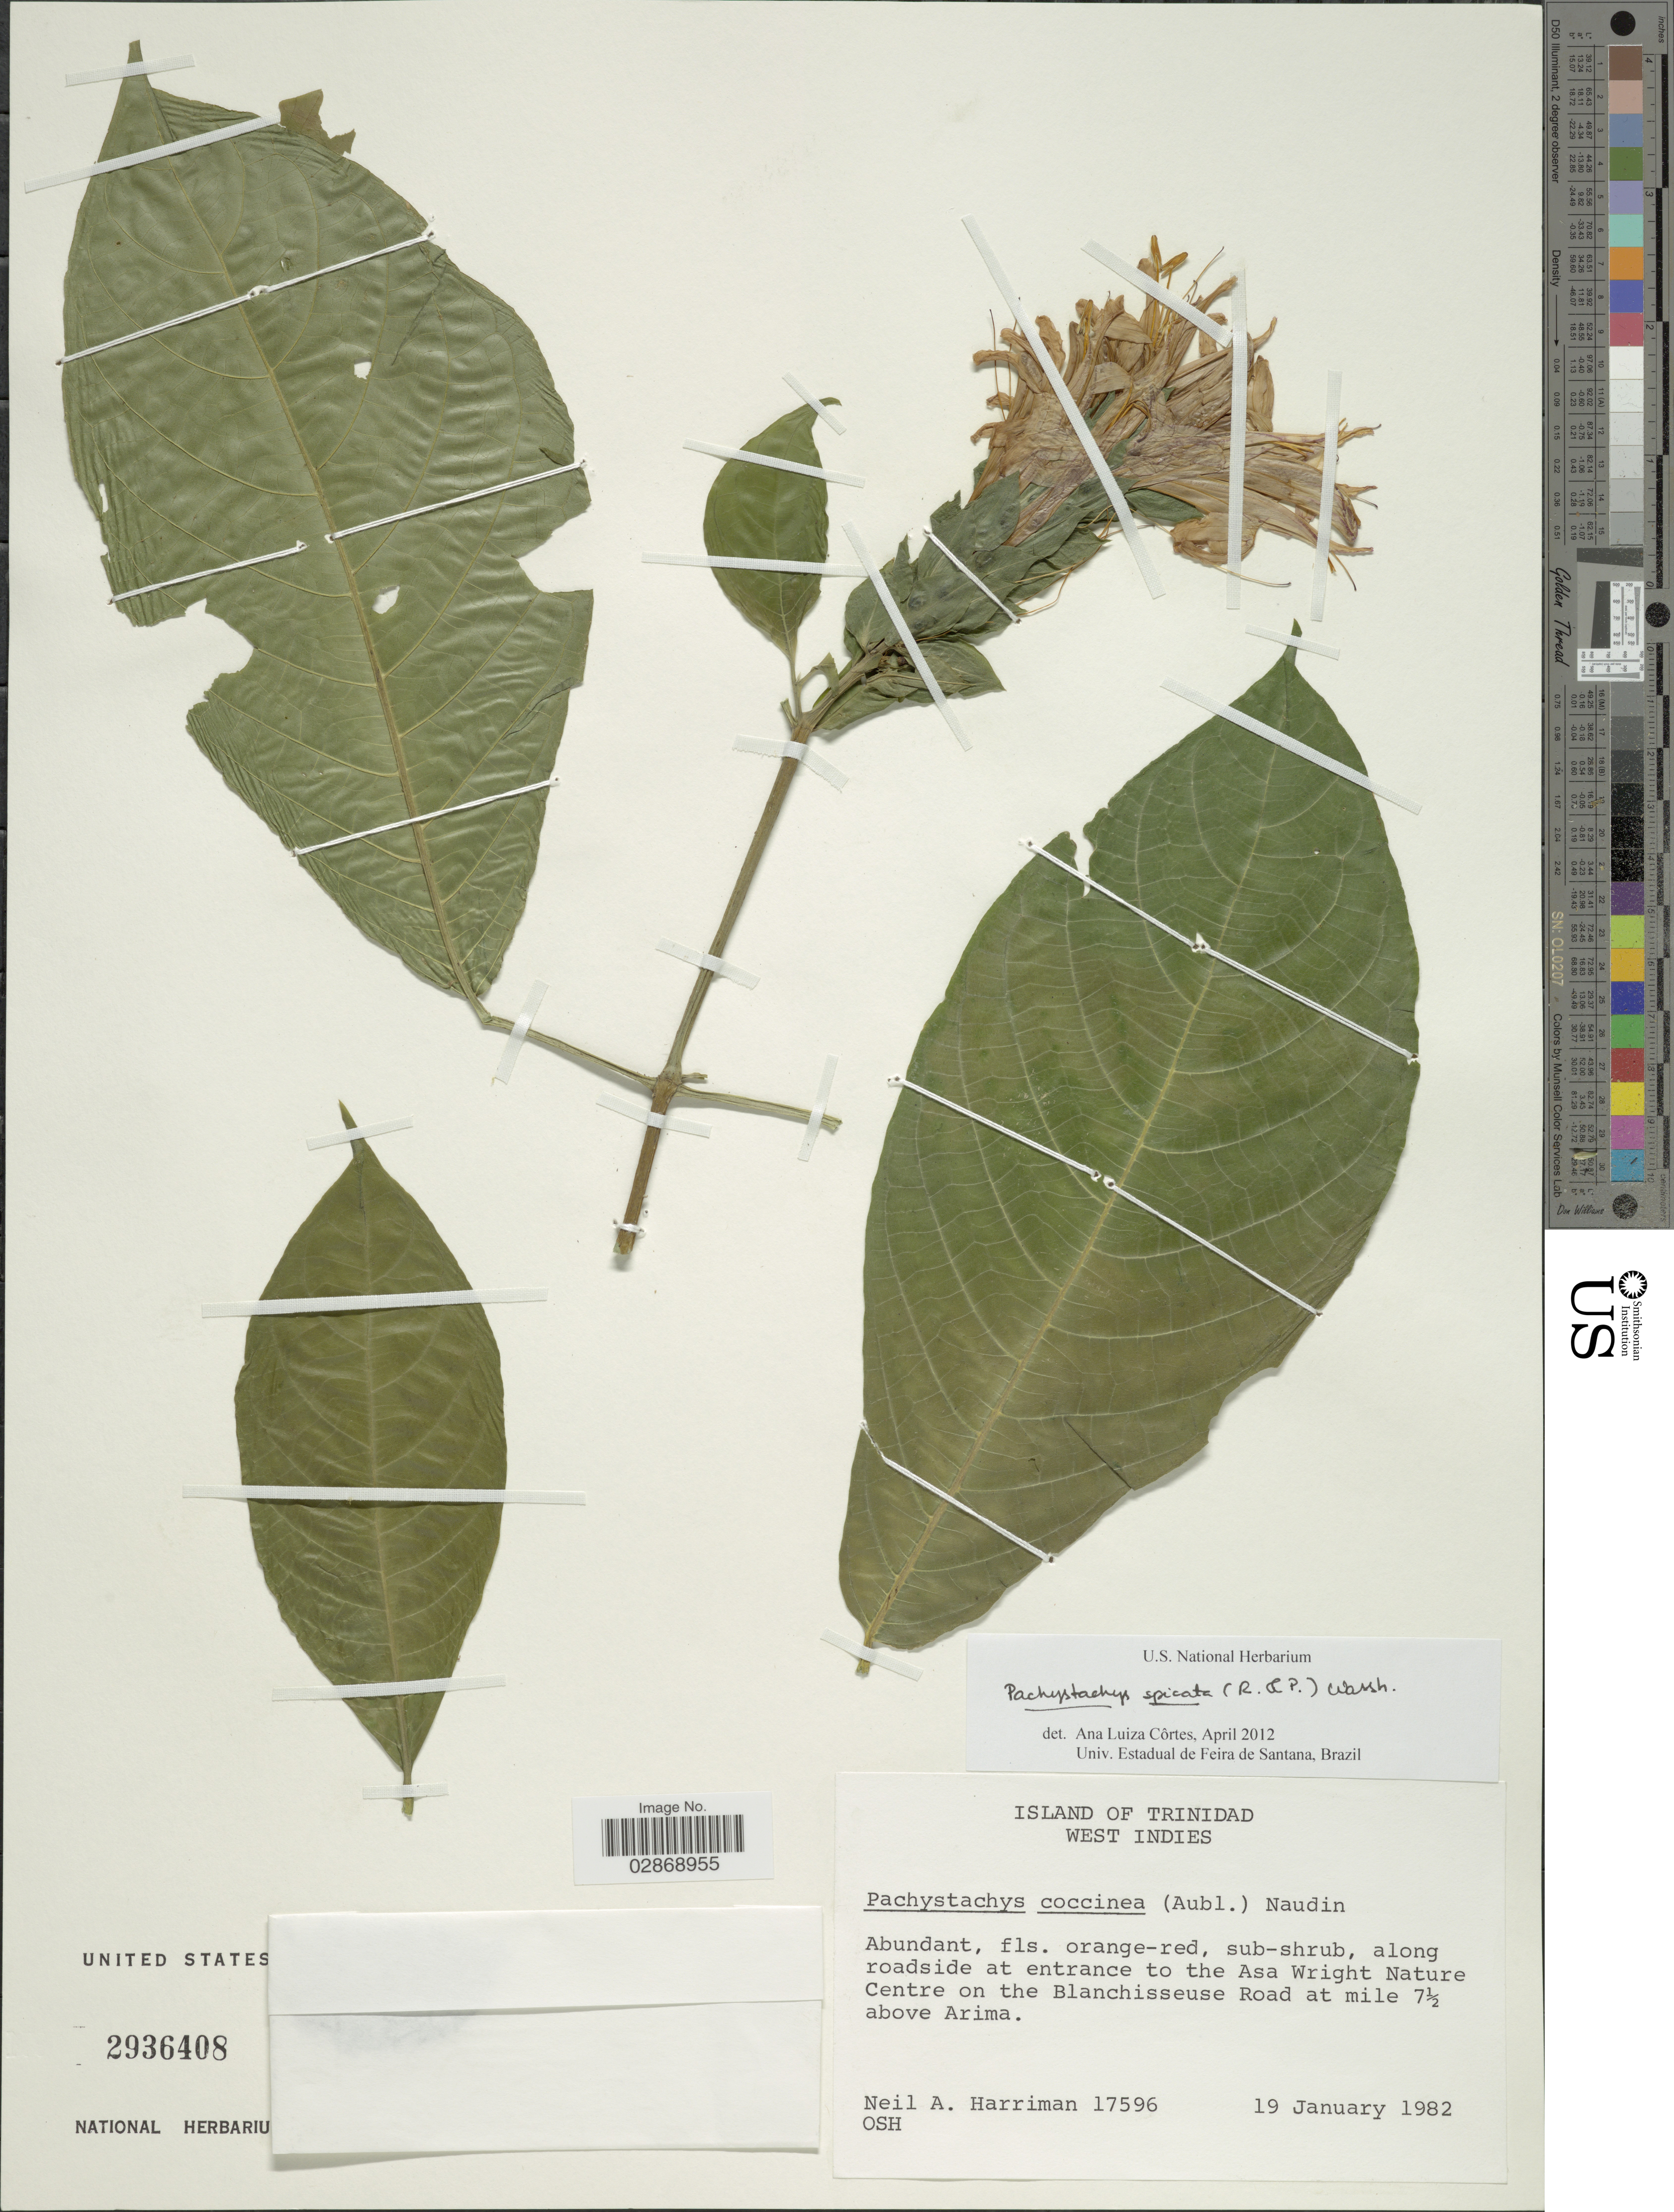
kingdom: Plantae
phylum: Tracheophyta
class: Magnoliopsida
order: Lamiales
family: Acanthaceae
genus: Pachystachys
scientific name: Pachystachys spicata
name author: (Ruiz & Pav.) Wassh.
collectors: N. A. Harriman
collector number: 17596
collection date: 1982-01-19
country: Trinidad and Tobago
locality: Island of Trinidad, West Indies. Along roadside at entrance to the Asa Wright Nature Centre on the Blanchisseuse Road at mile 7½ above Arima.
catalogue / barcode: US 2936408